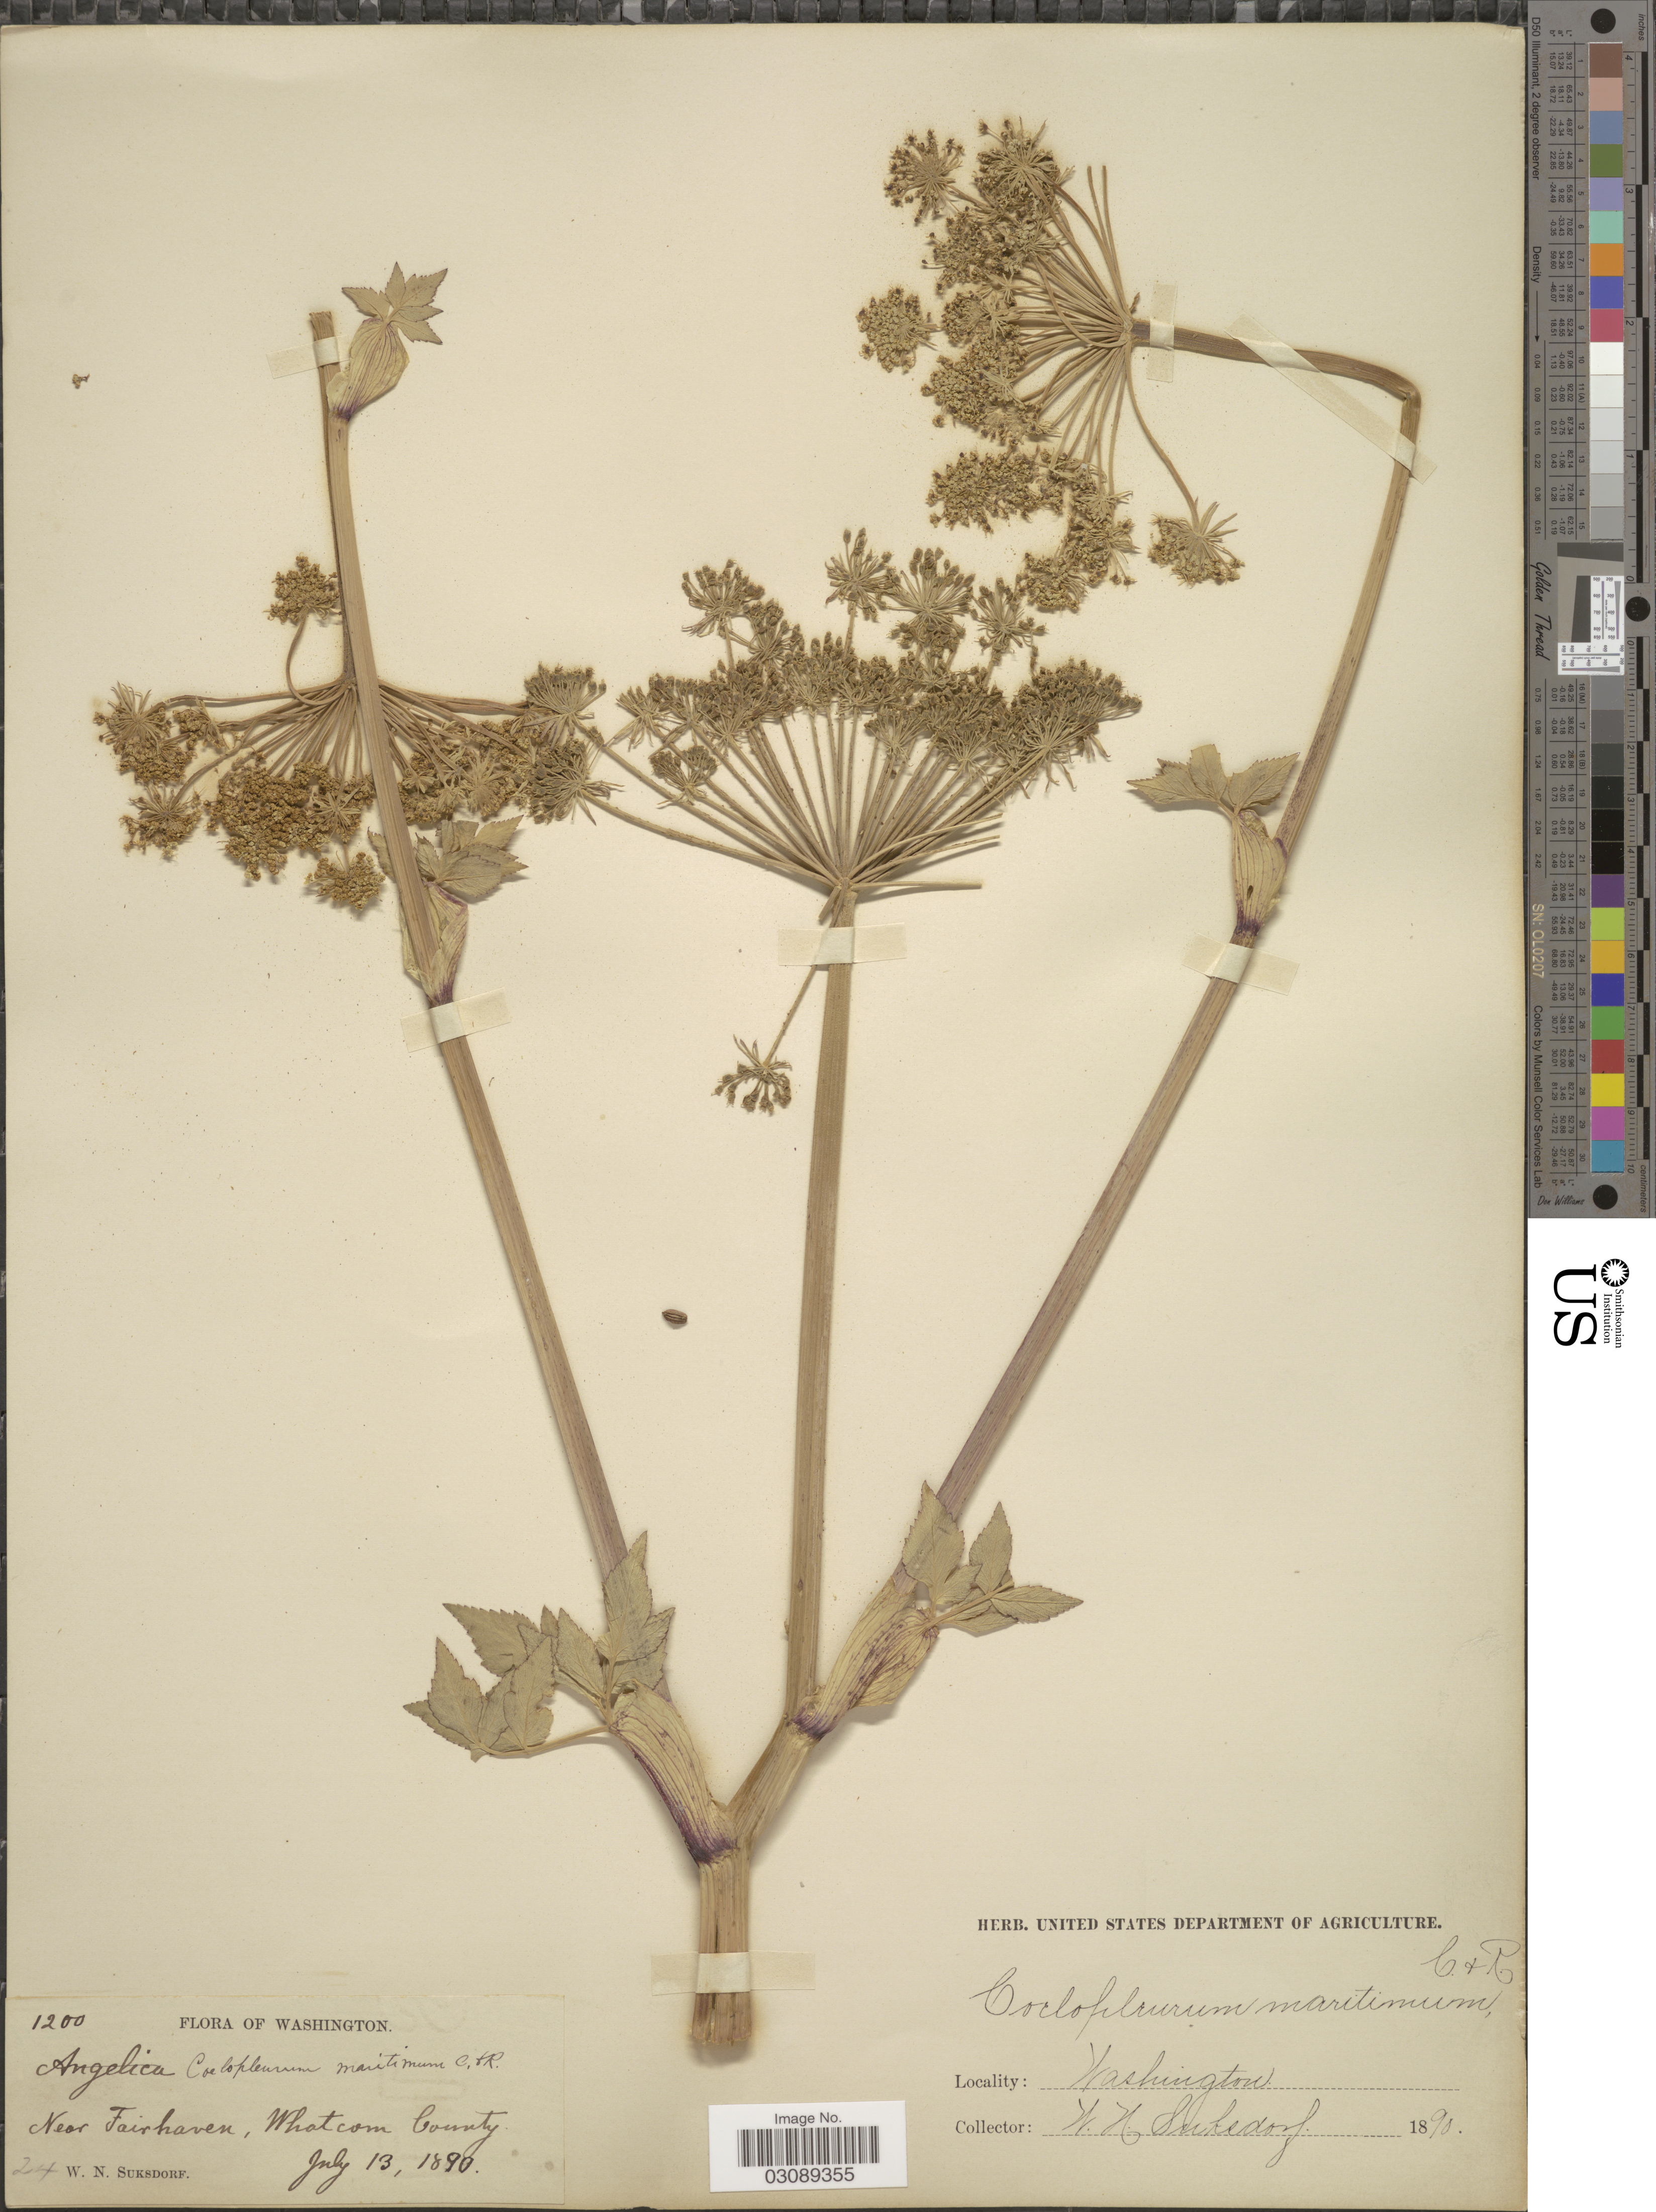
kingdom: Plantae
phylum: Tracheophyta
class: Magnoliopsida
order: Apiales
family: Apiaceae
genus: Coelopleurum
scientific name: Coelopleurum longipes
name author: J.M. Coult. & Rose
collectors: W. N. Suksdorf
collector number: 1200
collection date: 1890-07-13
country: United States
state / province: Washington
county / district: Whatcom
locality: Near Fairhaven, Whatcom County.